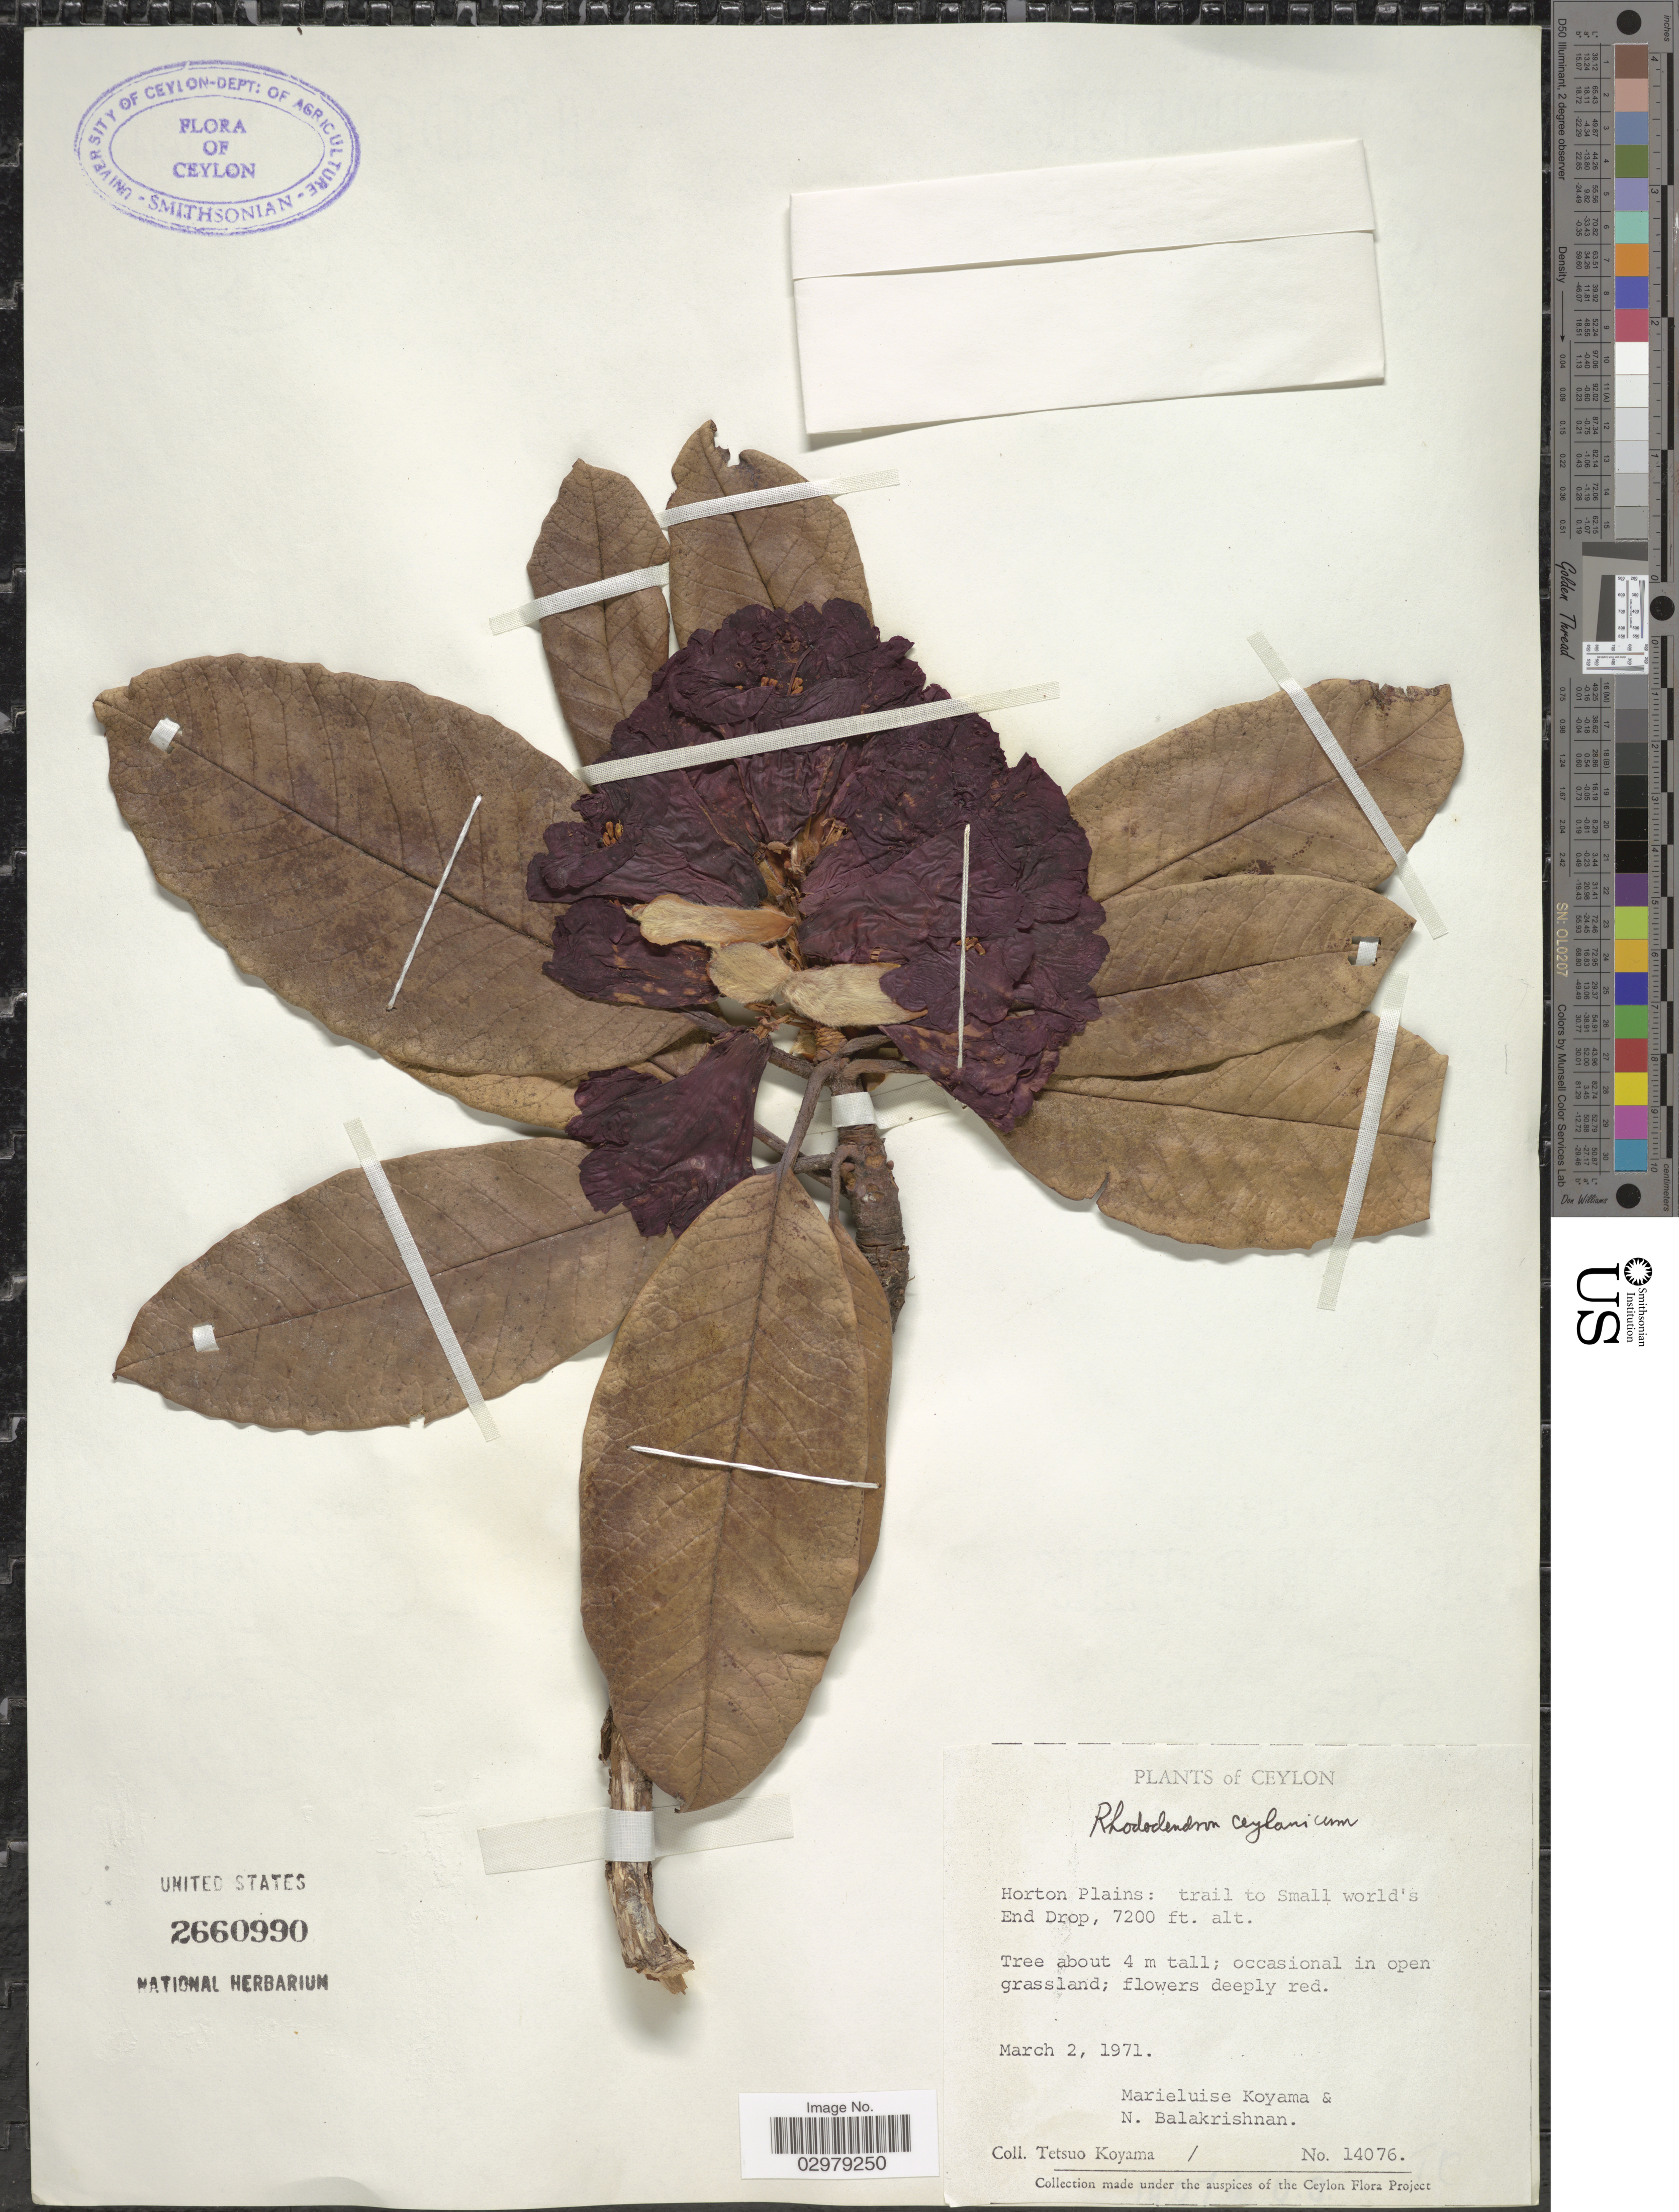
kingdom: Plantae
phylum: Tracheophyta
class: Magnoliopsida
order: Ericales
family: Ericaceae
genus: Rhododendron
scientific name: Rhododendron zeylanicum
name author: Booth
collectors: T. Koyama, M. Koyama & N. Balakrishnan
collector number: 14076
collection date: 1971-03-02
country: Sri Lanka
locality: Ceylon. Horton Plains: trail to Small world's End Drop.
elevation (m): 2195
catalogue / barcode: US 2660990